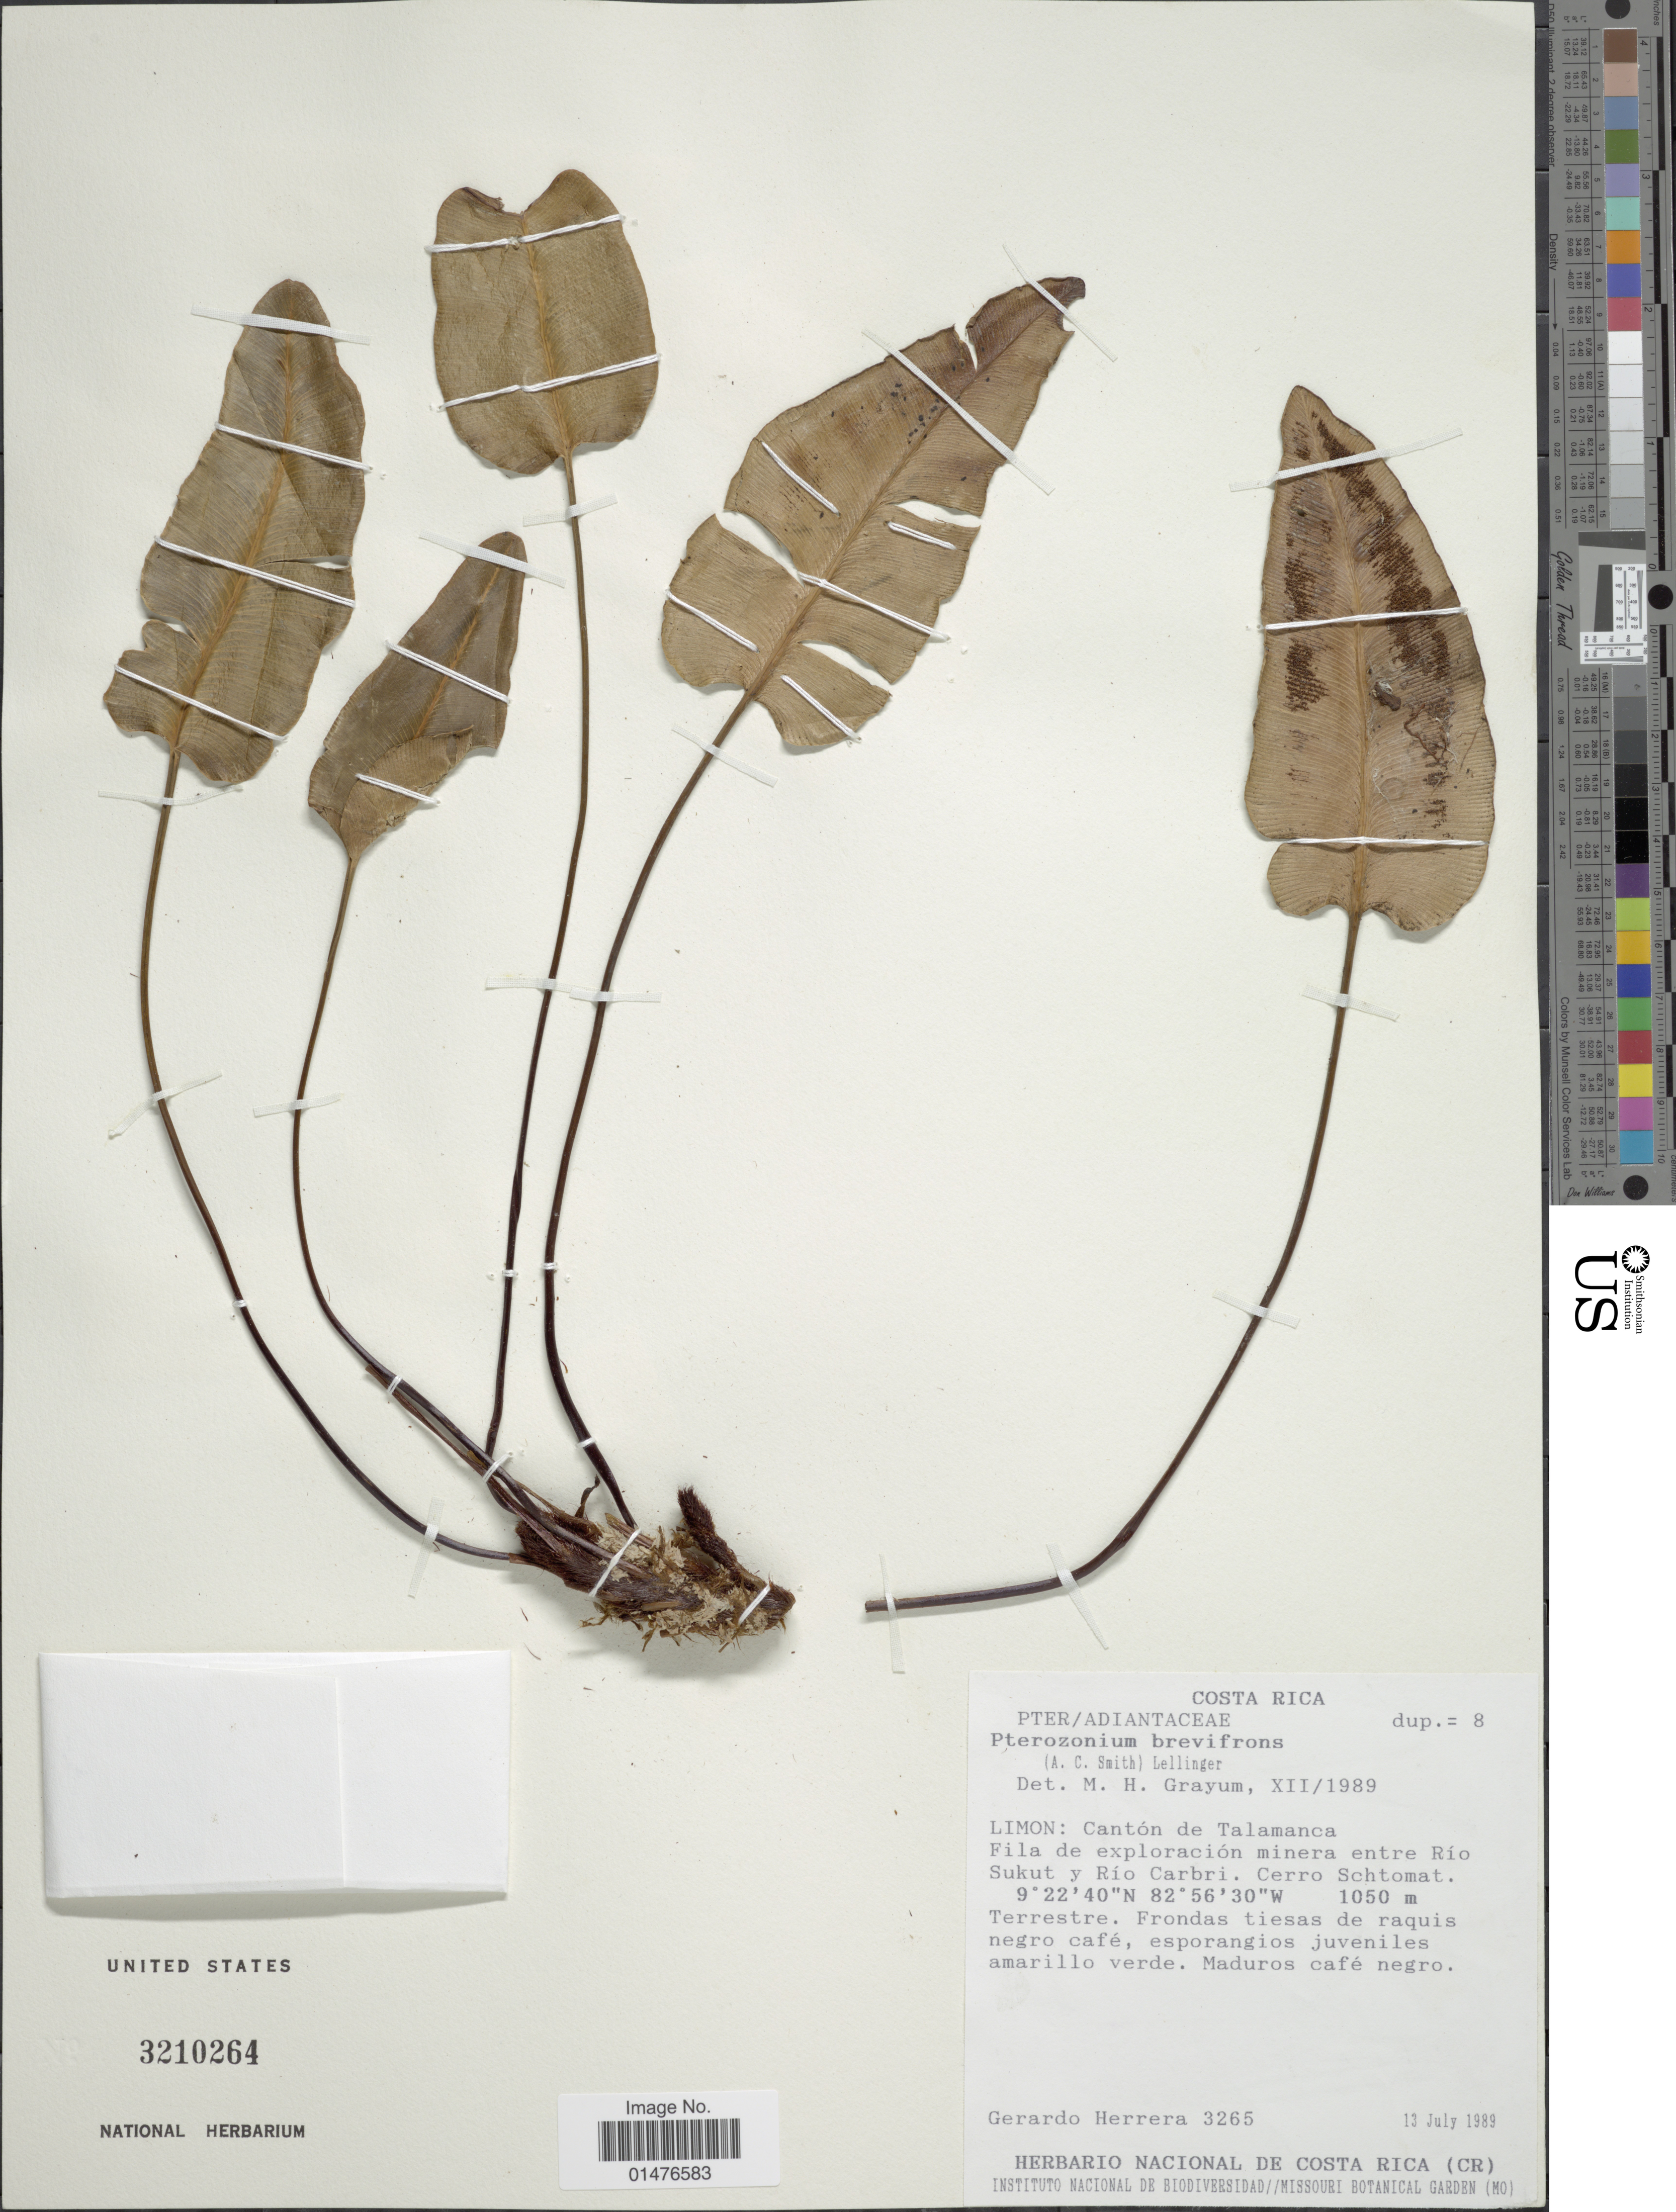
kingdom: Plantae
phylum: Tracheophyta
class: Polypodiopsida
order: Polypodiales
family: Pteridaceae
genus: Pterozonium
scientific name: Pterozonium brevifrons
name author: (A.C. Sm.) Lellinger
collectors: G. Herrera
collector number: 3265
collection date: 1989-07-13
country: Costa Rica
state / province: Limón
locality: Cantón de Talamanca. Fila de exploración minera entre Río Sukut y Río Carbri. Cerro Schtomat.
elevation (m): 1050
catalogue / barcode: US 3210264